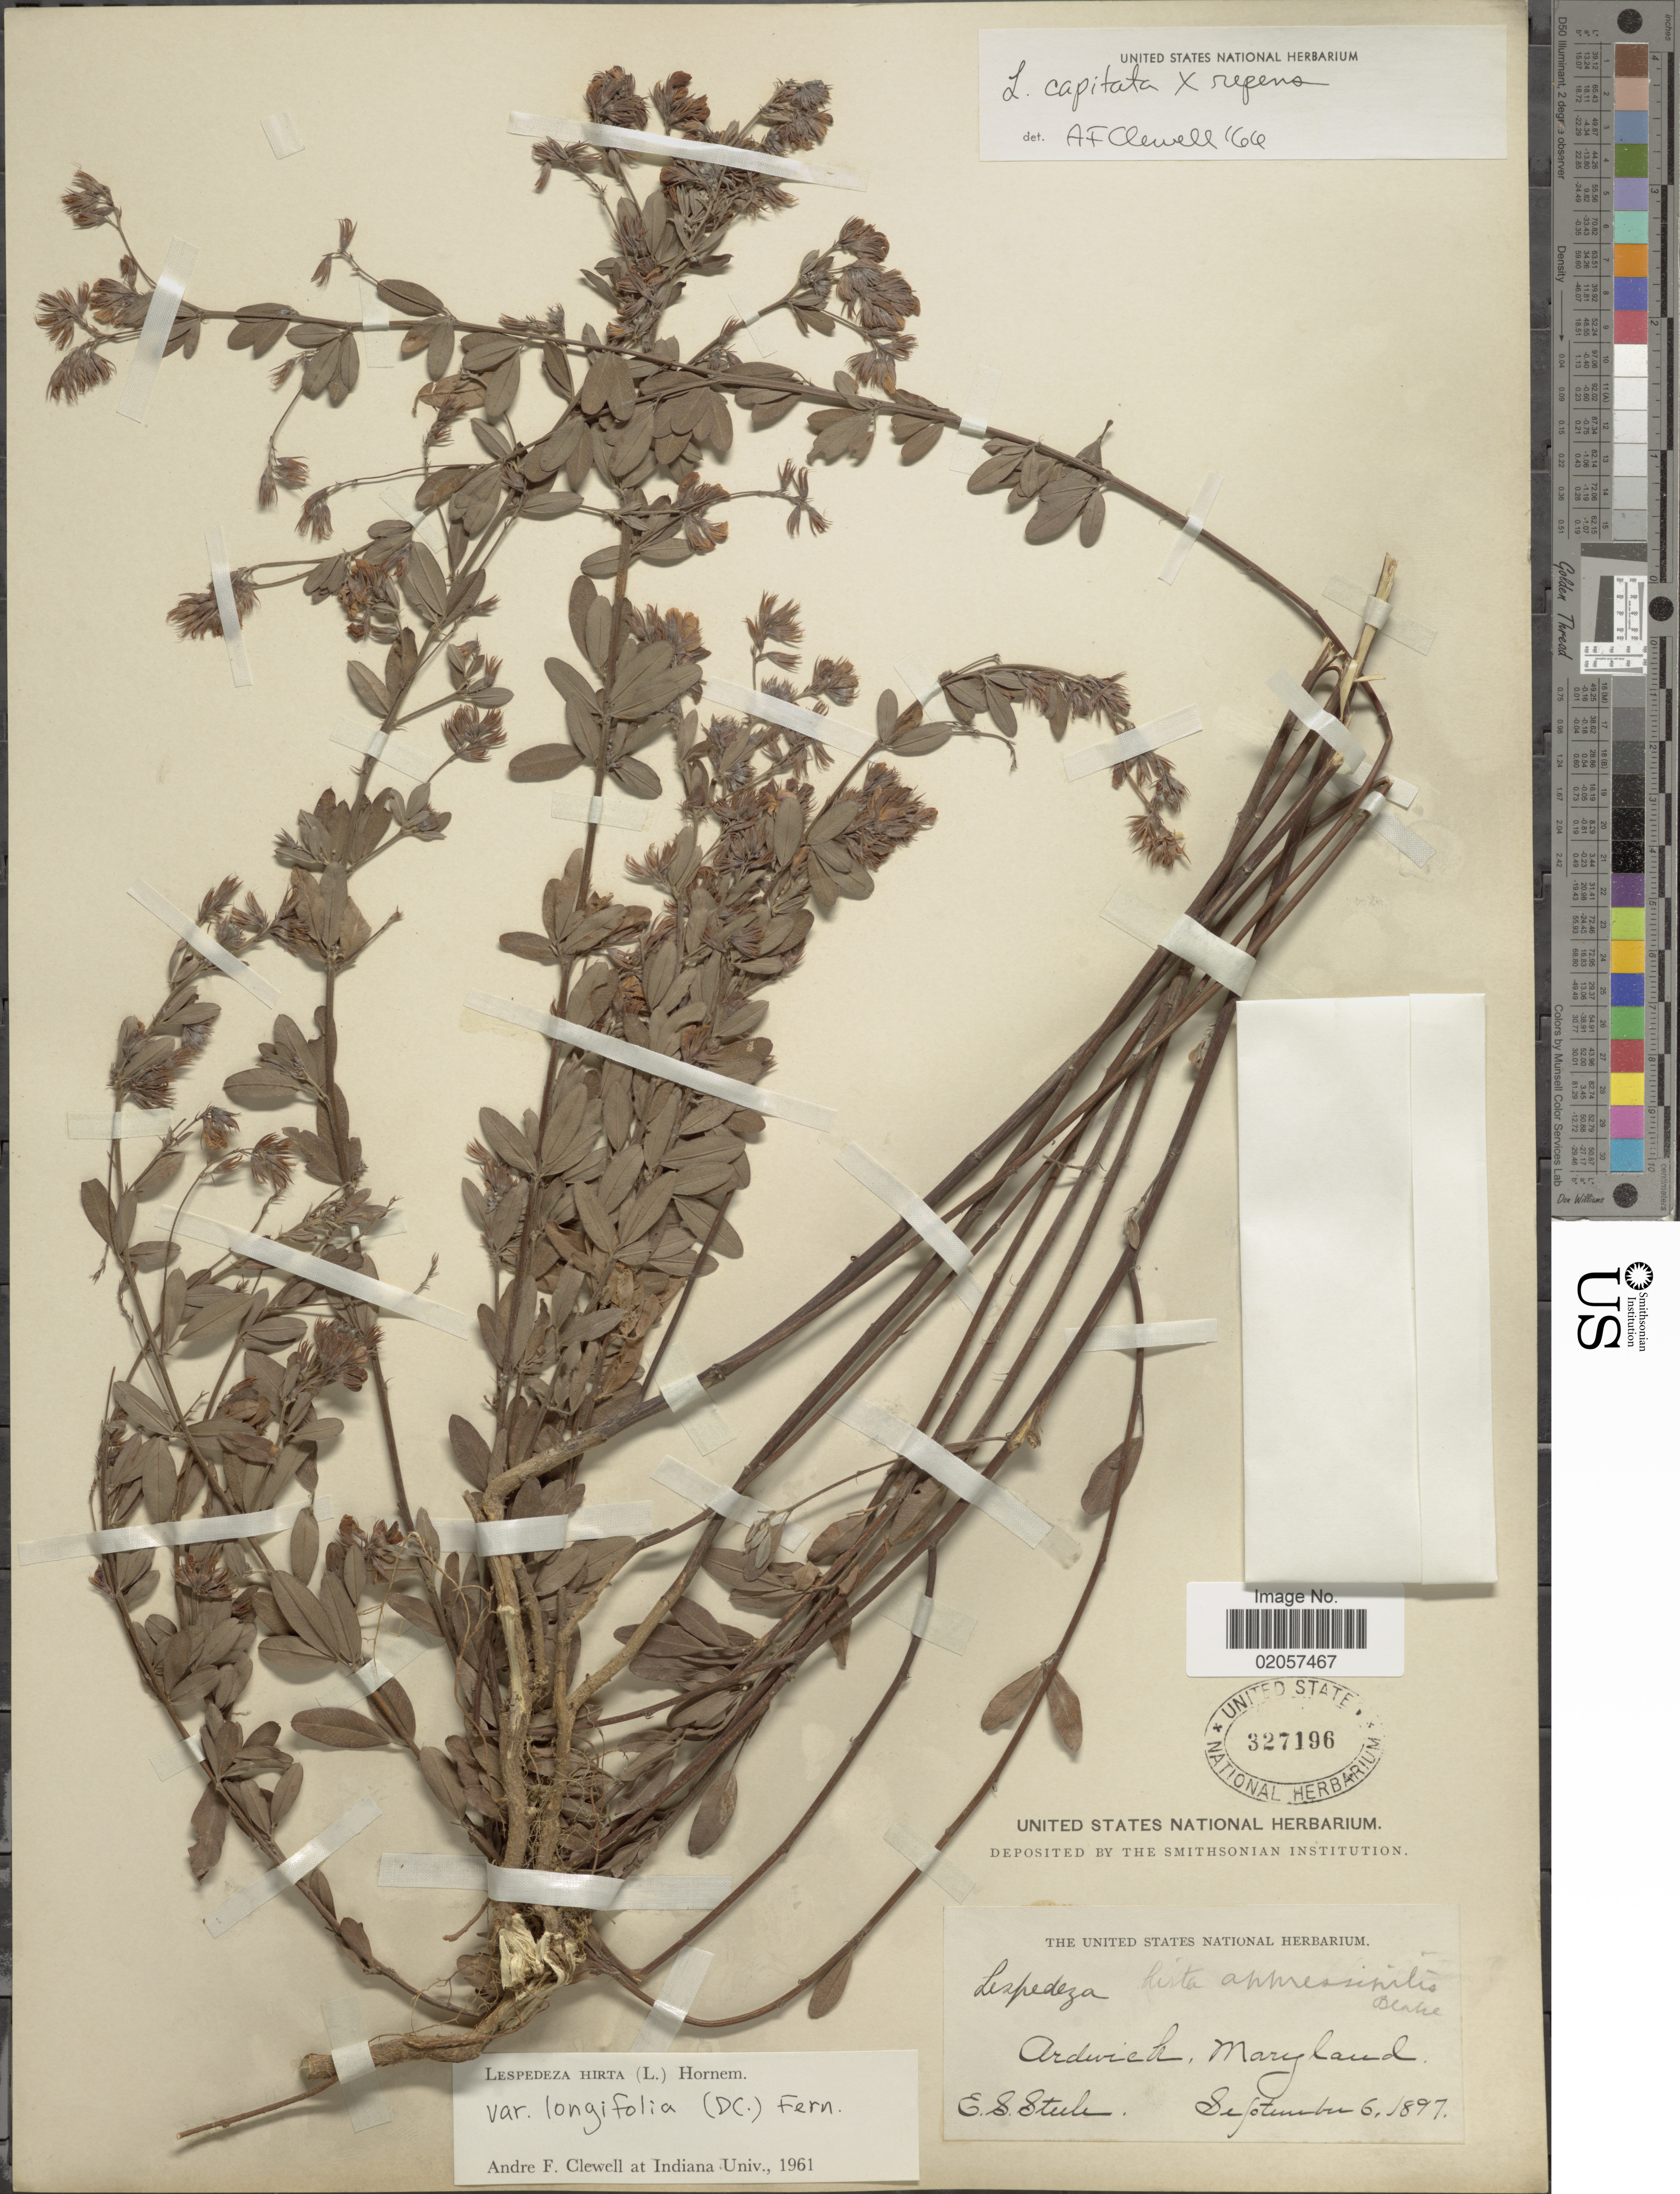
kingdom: Plantae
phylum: Tracheophyta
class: Magnoliopsida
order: Fabales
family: Fabaceae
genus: Lespedeza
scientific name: Lespedeza capitata x L. repens (L.) W.P.C. Barton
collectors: E. Steele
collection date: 1897-09-06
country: United States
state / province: Maryland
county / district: Prince George's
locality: Ardwich, Maryland.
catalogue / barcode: US 327196